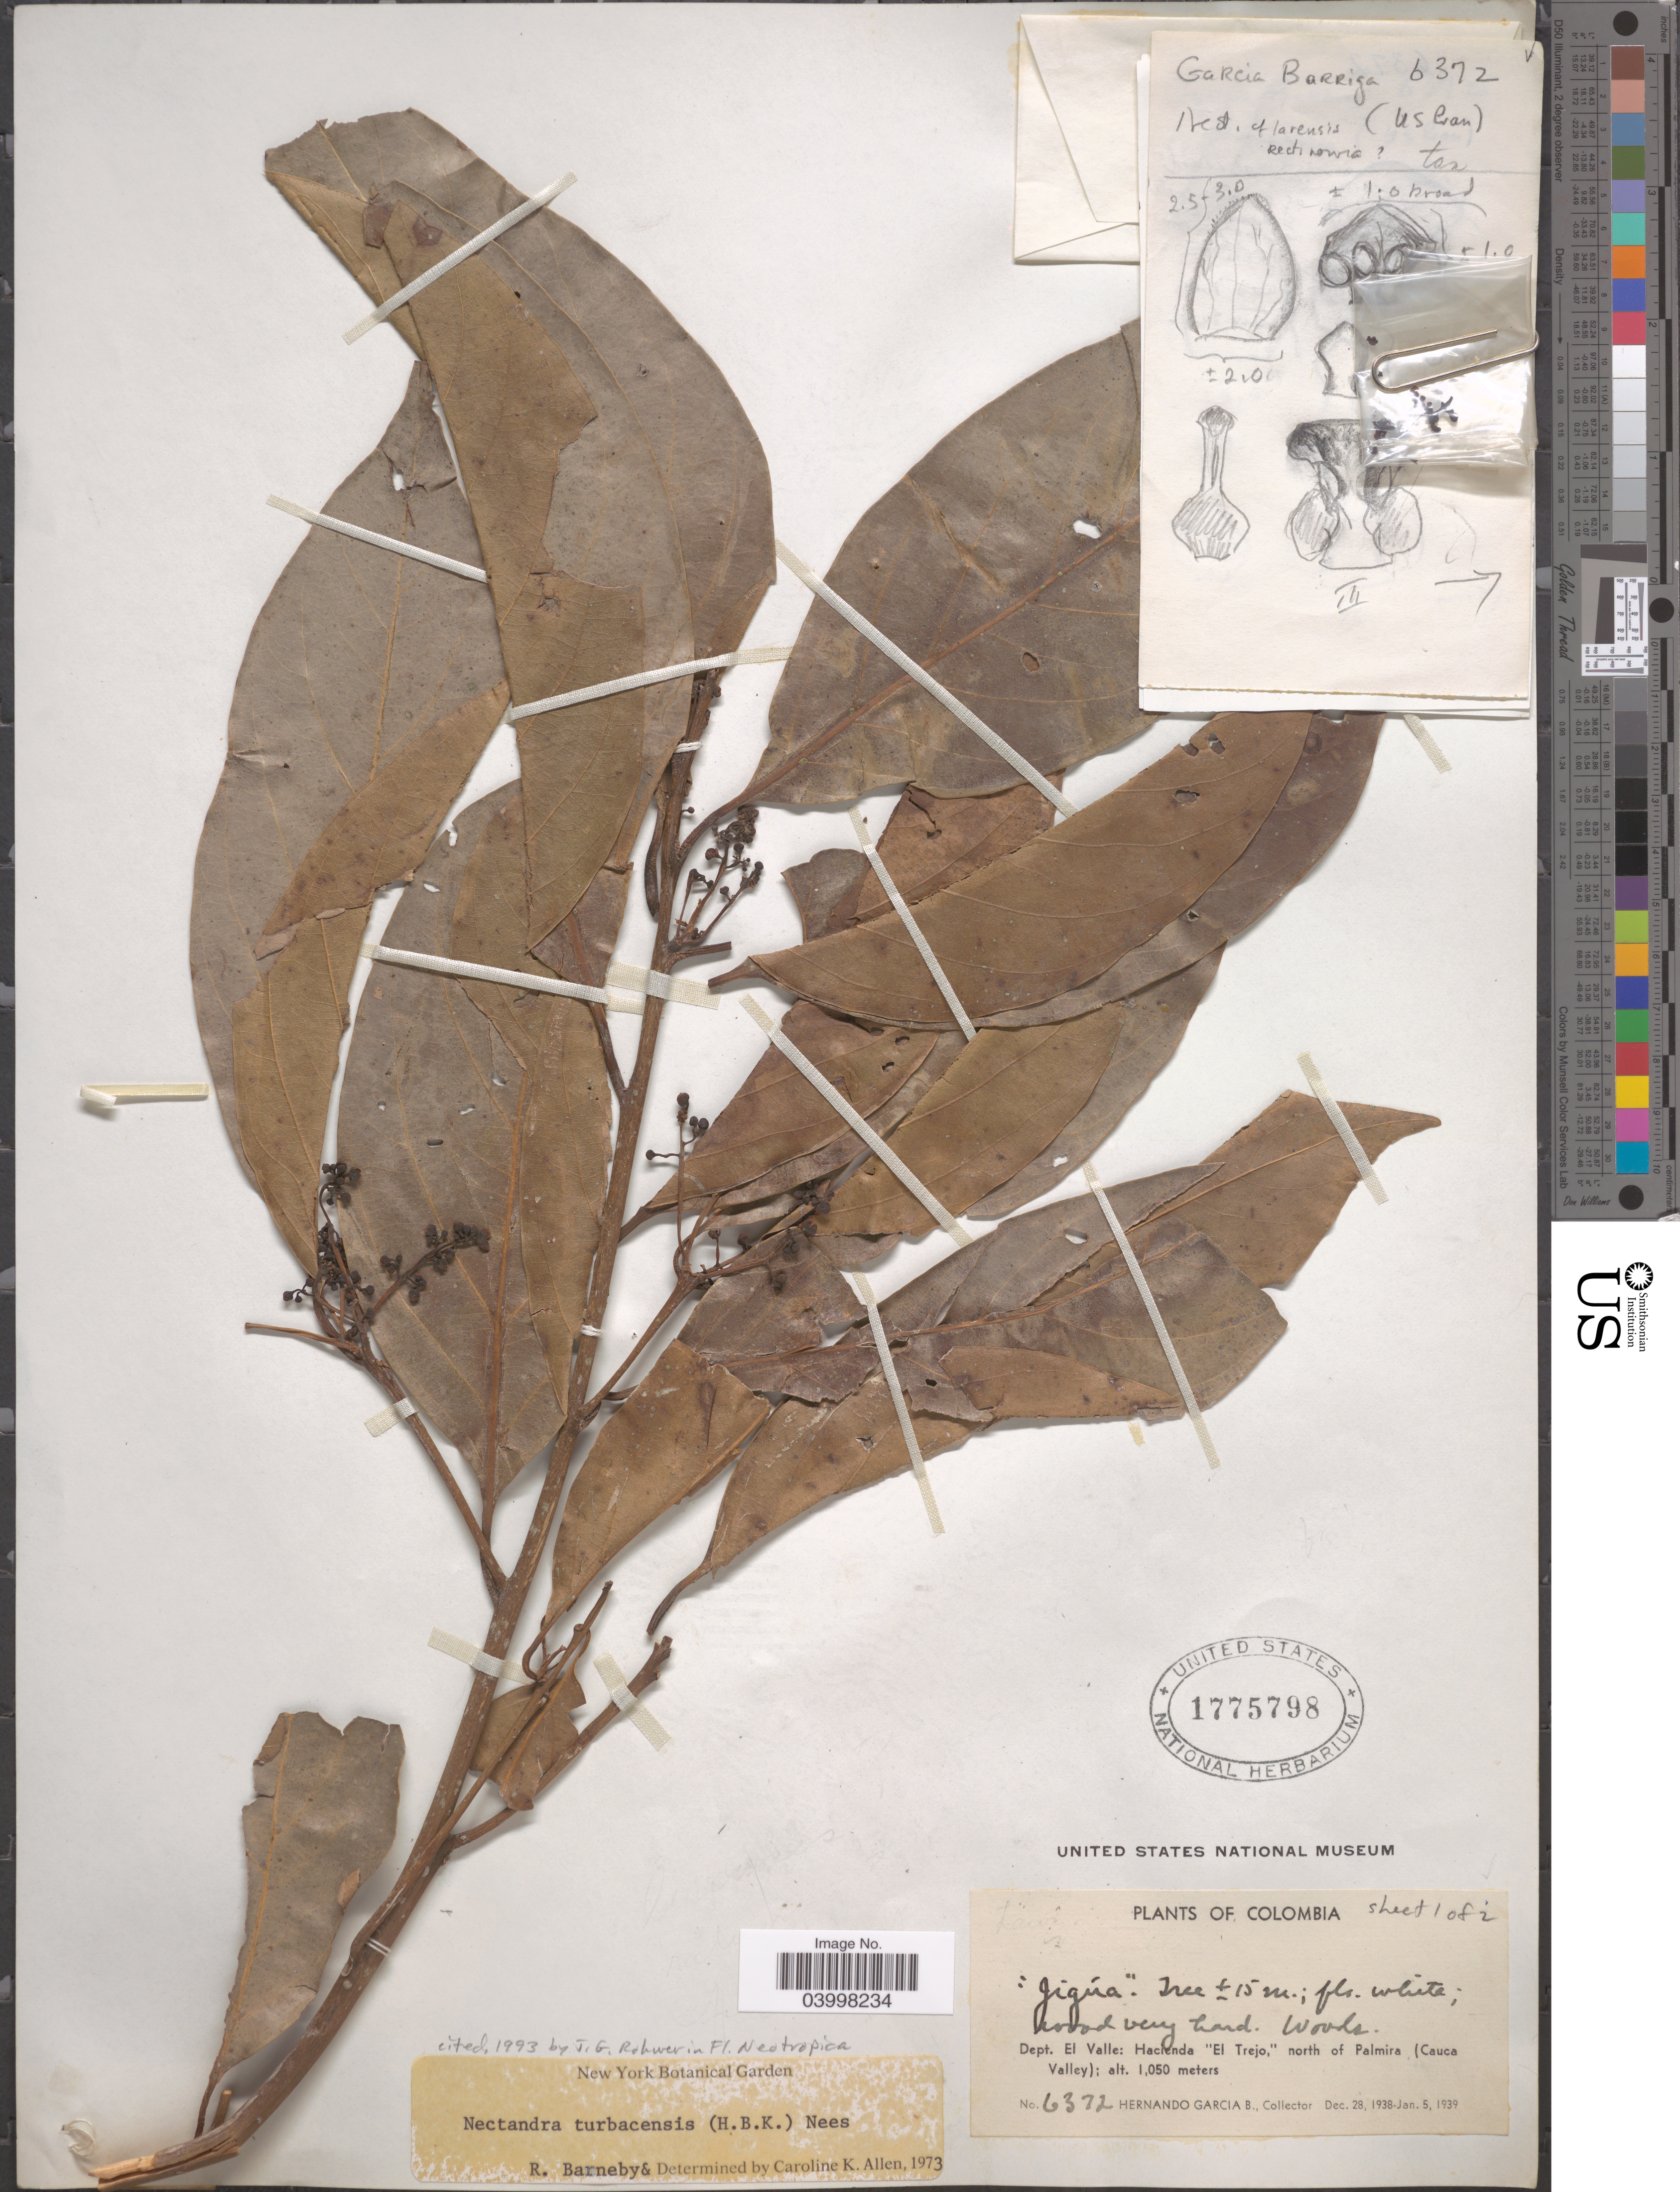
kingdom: Plantae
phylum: Tracheophyta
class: Magnoliopsida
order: Laurales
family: Lauraceae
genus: Nectandra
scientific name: Nectandra turbacensis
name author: (Kunth) Nees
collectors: H. García Barriga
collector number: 6372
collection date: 1938-12-28/1939-01-05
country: Colombia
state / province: Valle del Cauca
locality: Dept. El Valle: Hacienda "El Trejo," north of Palmira (Cauca Valley).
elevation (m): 1050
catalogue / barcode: US 1775798